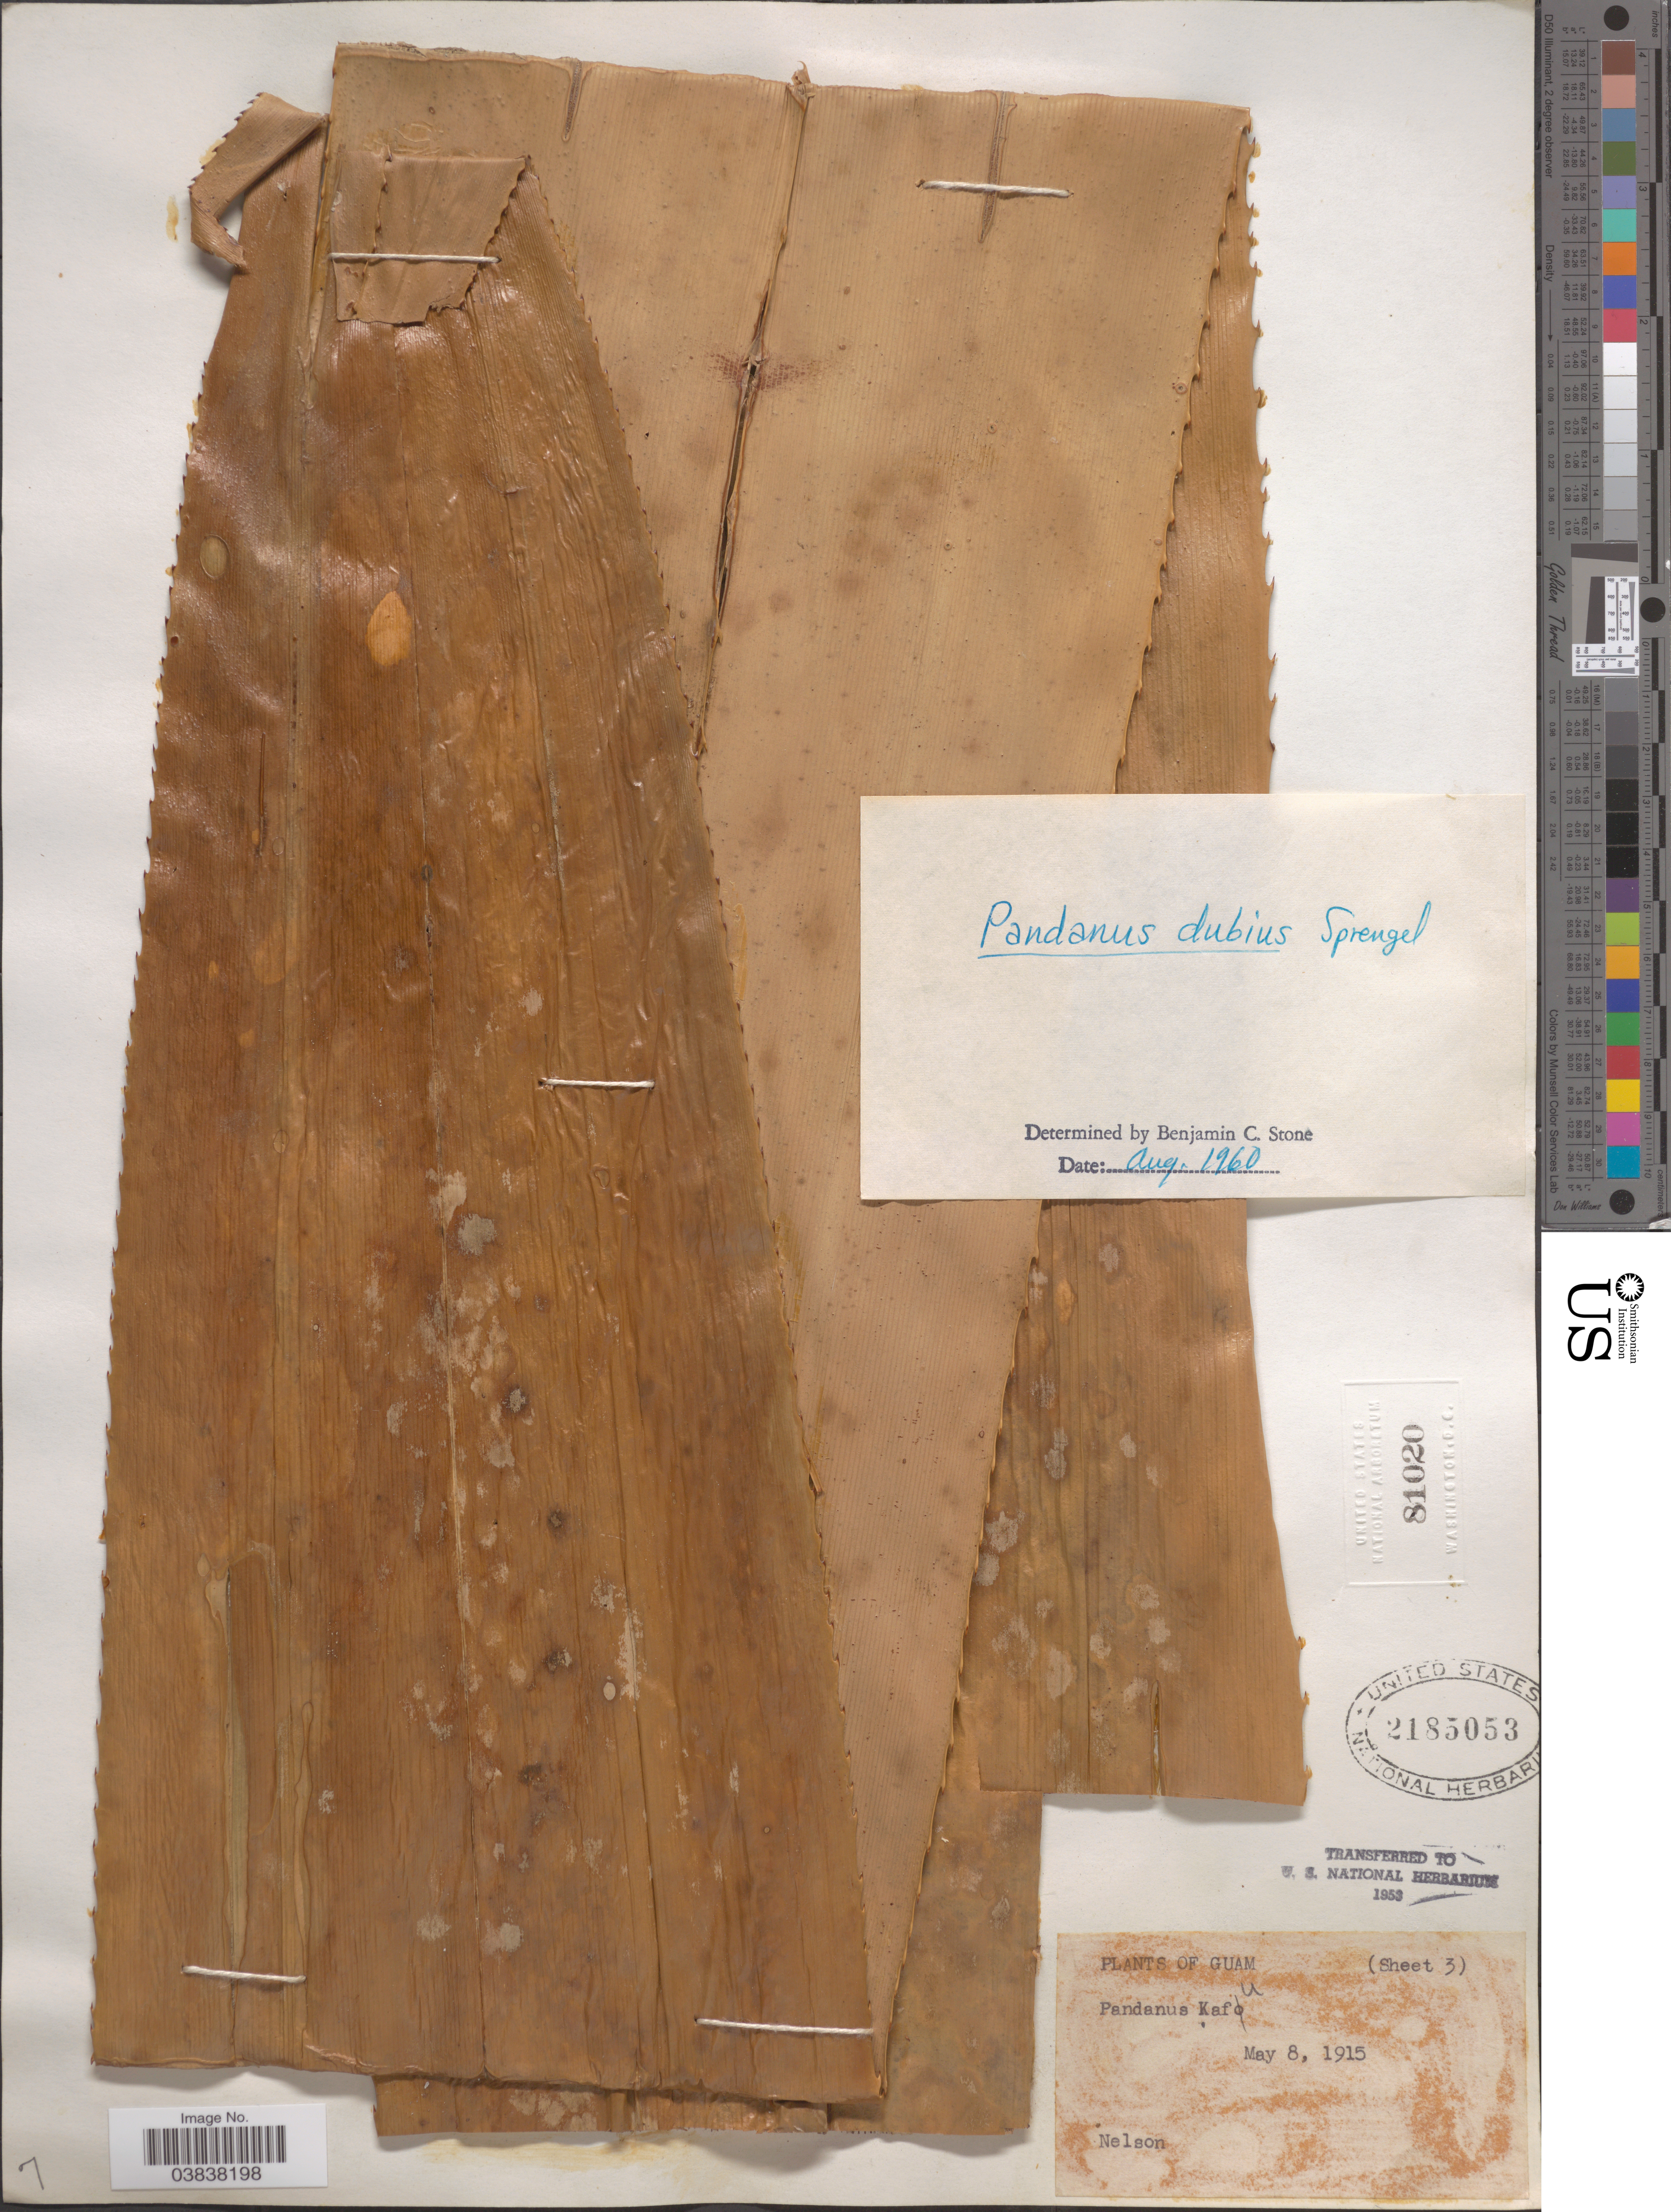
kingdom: Plantae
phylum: Tracheophyta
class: Liliopsida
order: Pandanales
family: Pandanaceae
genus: Pandanus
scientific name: Pandanus dubius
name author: Spreng.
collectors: Nelson, --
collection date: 1915-05-08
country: Guam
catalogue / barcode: US 2185053